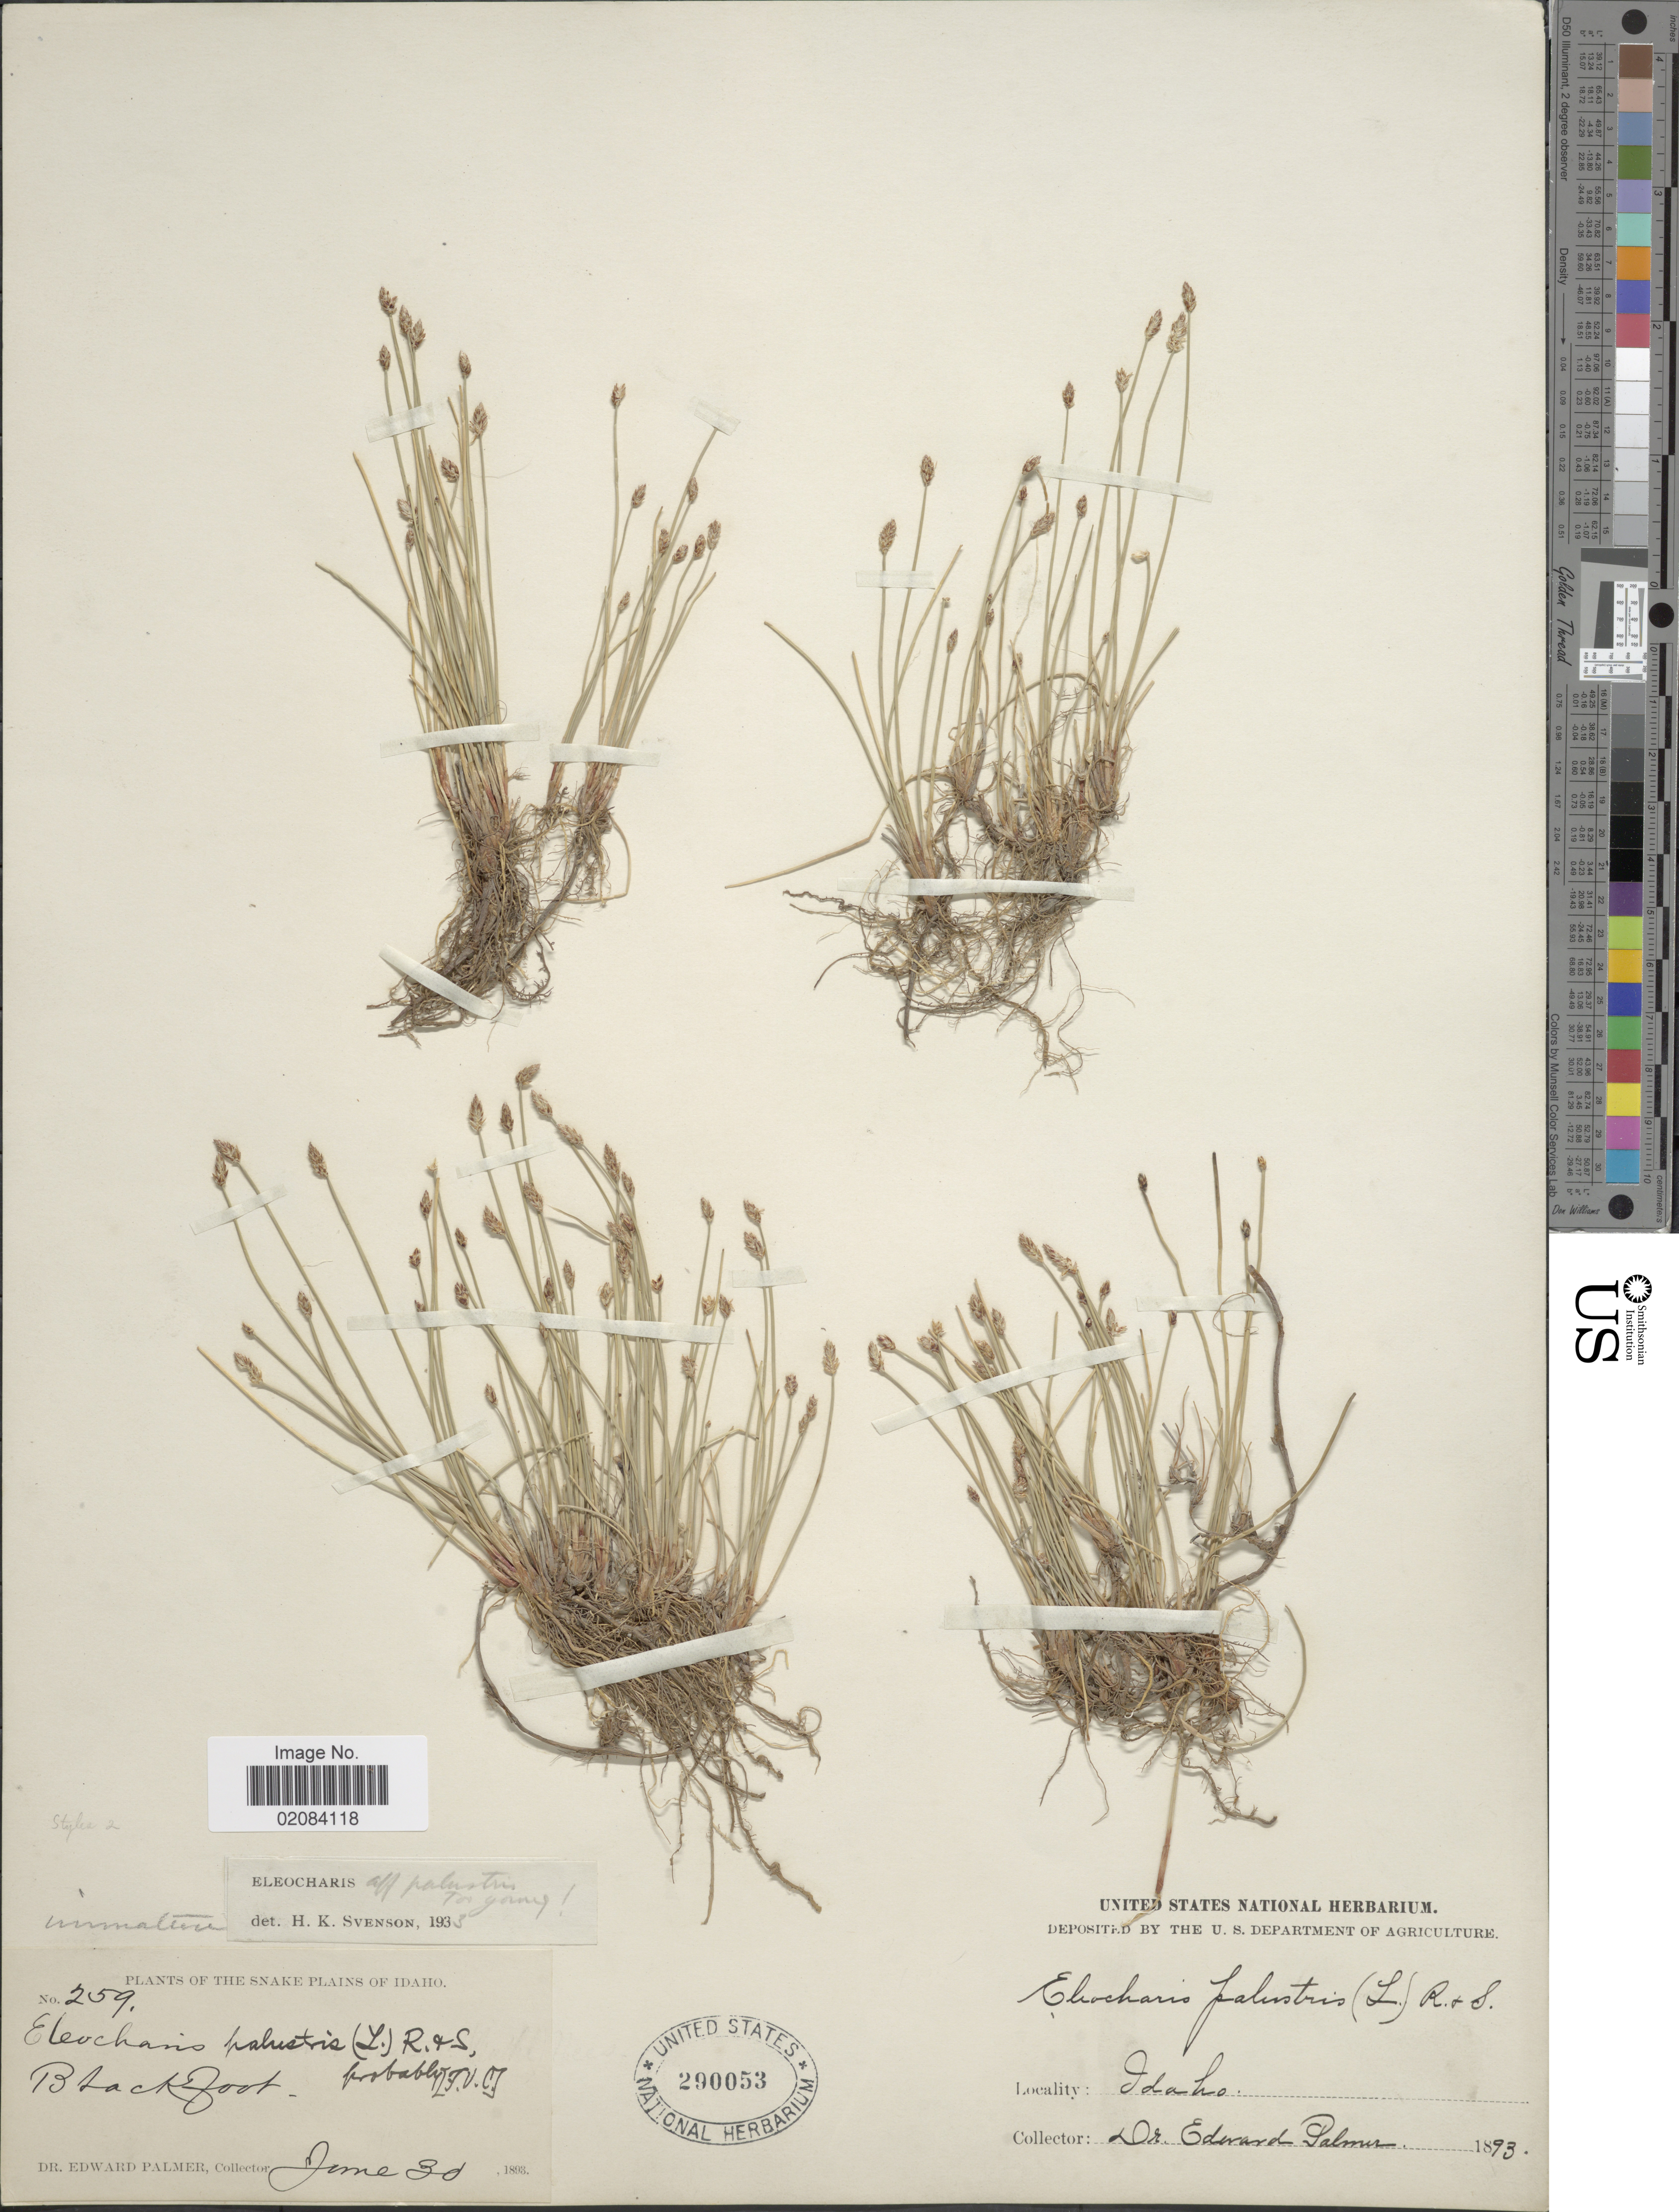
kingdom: Plantae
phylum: Tracheophyta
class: Liliopsida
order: Poales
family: Cyperaceae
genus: Eleocharis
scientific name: Eleocharis palustris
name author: (L.) Roem. & Schult.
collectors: E. Palmer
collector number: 259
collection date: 1893-06-30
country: United States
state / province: Idaho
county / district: Idaho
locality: Blackfoot. Snake Plains.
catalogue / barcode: US 290053